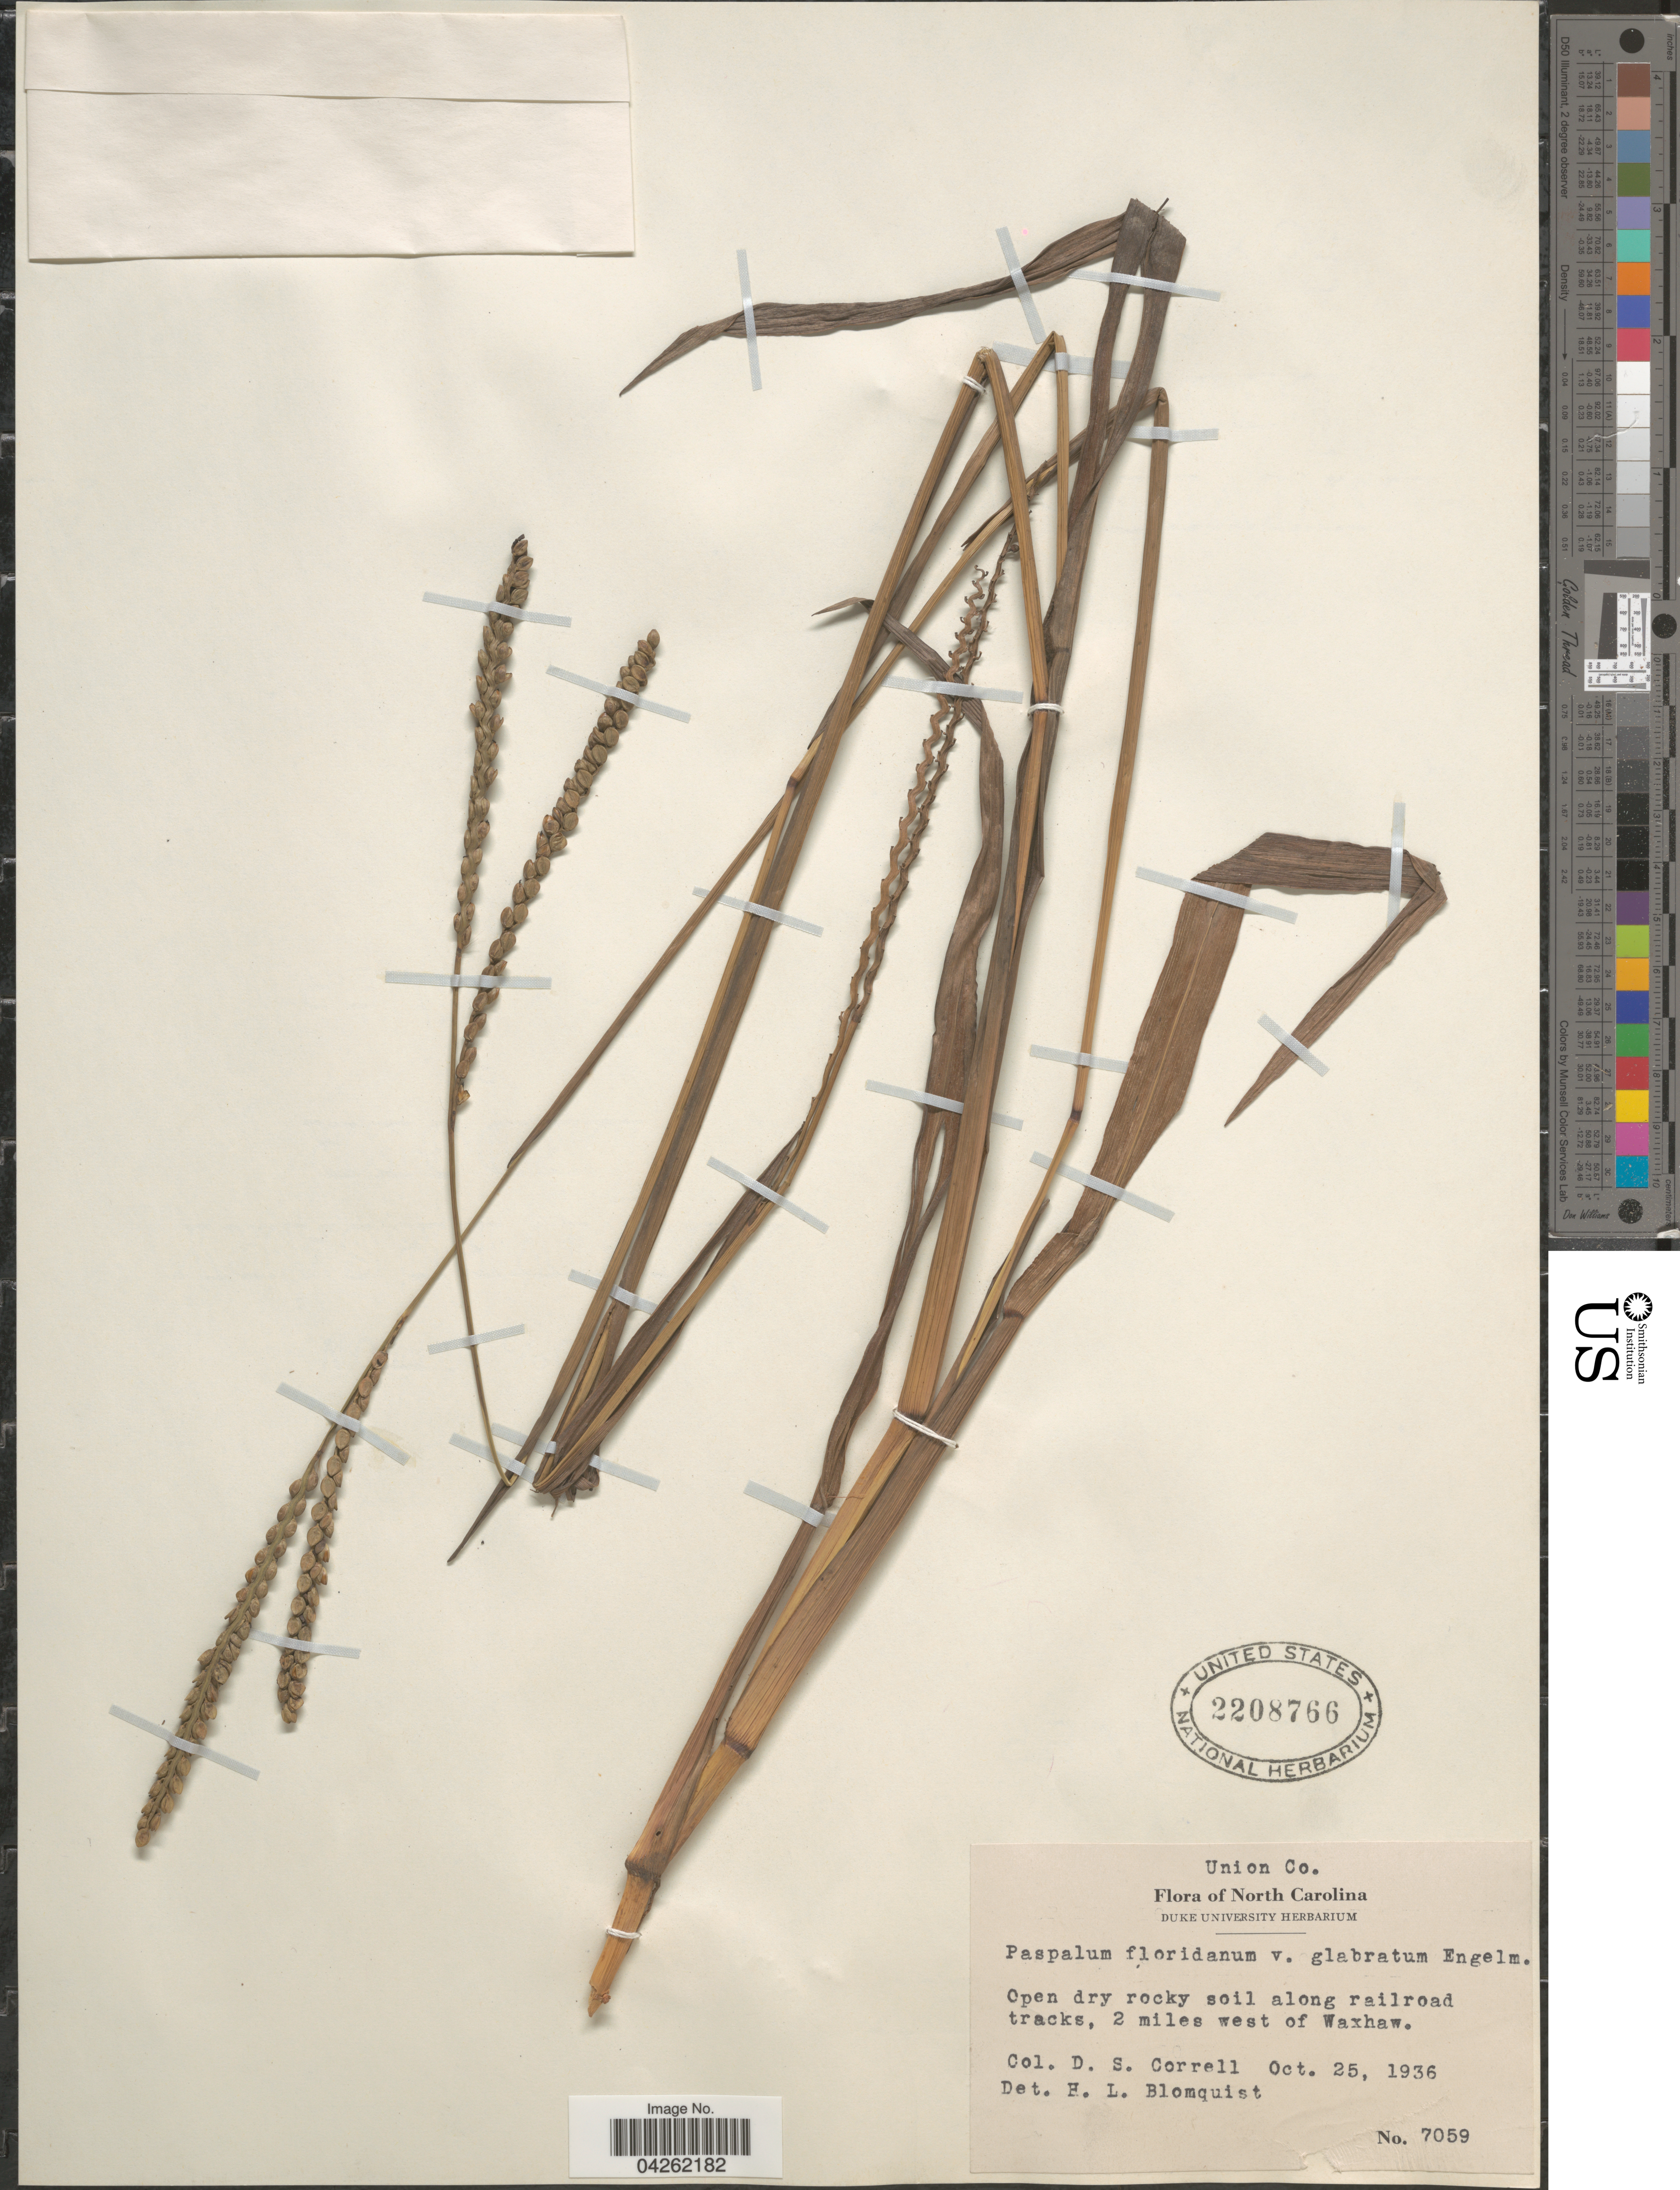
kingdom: Plantae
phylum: Tracheophyta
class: Liliopsida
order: Poales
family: Poaceae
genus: Paspalum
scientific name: Paspalum floridanum var. glabratum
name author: Engelm. ex Vasey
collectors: D. S. Correll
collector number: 7059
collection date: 1936-10-25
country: United States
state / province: North Carolina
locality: Union Co. Open dry rocky soil along railroad tracks, 2 miles west of Waxhaw.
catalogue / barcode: US 2208766